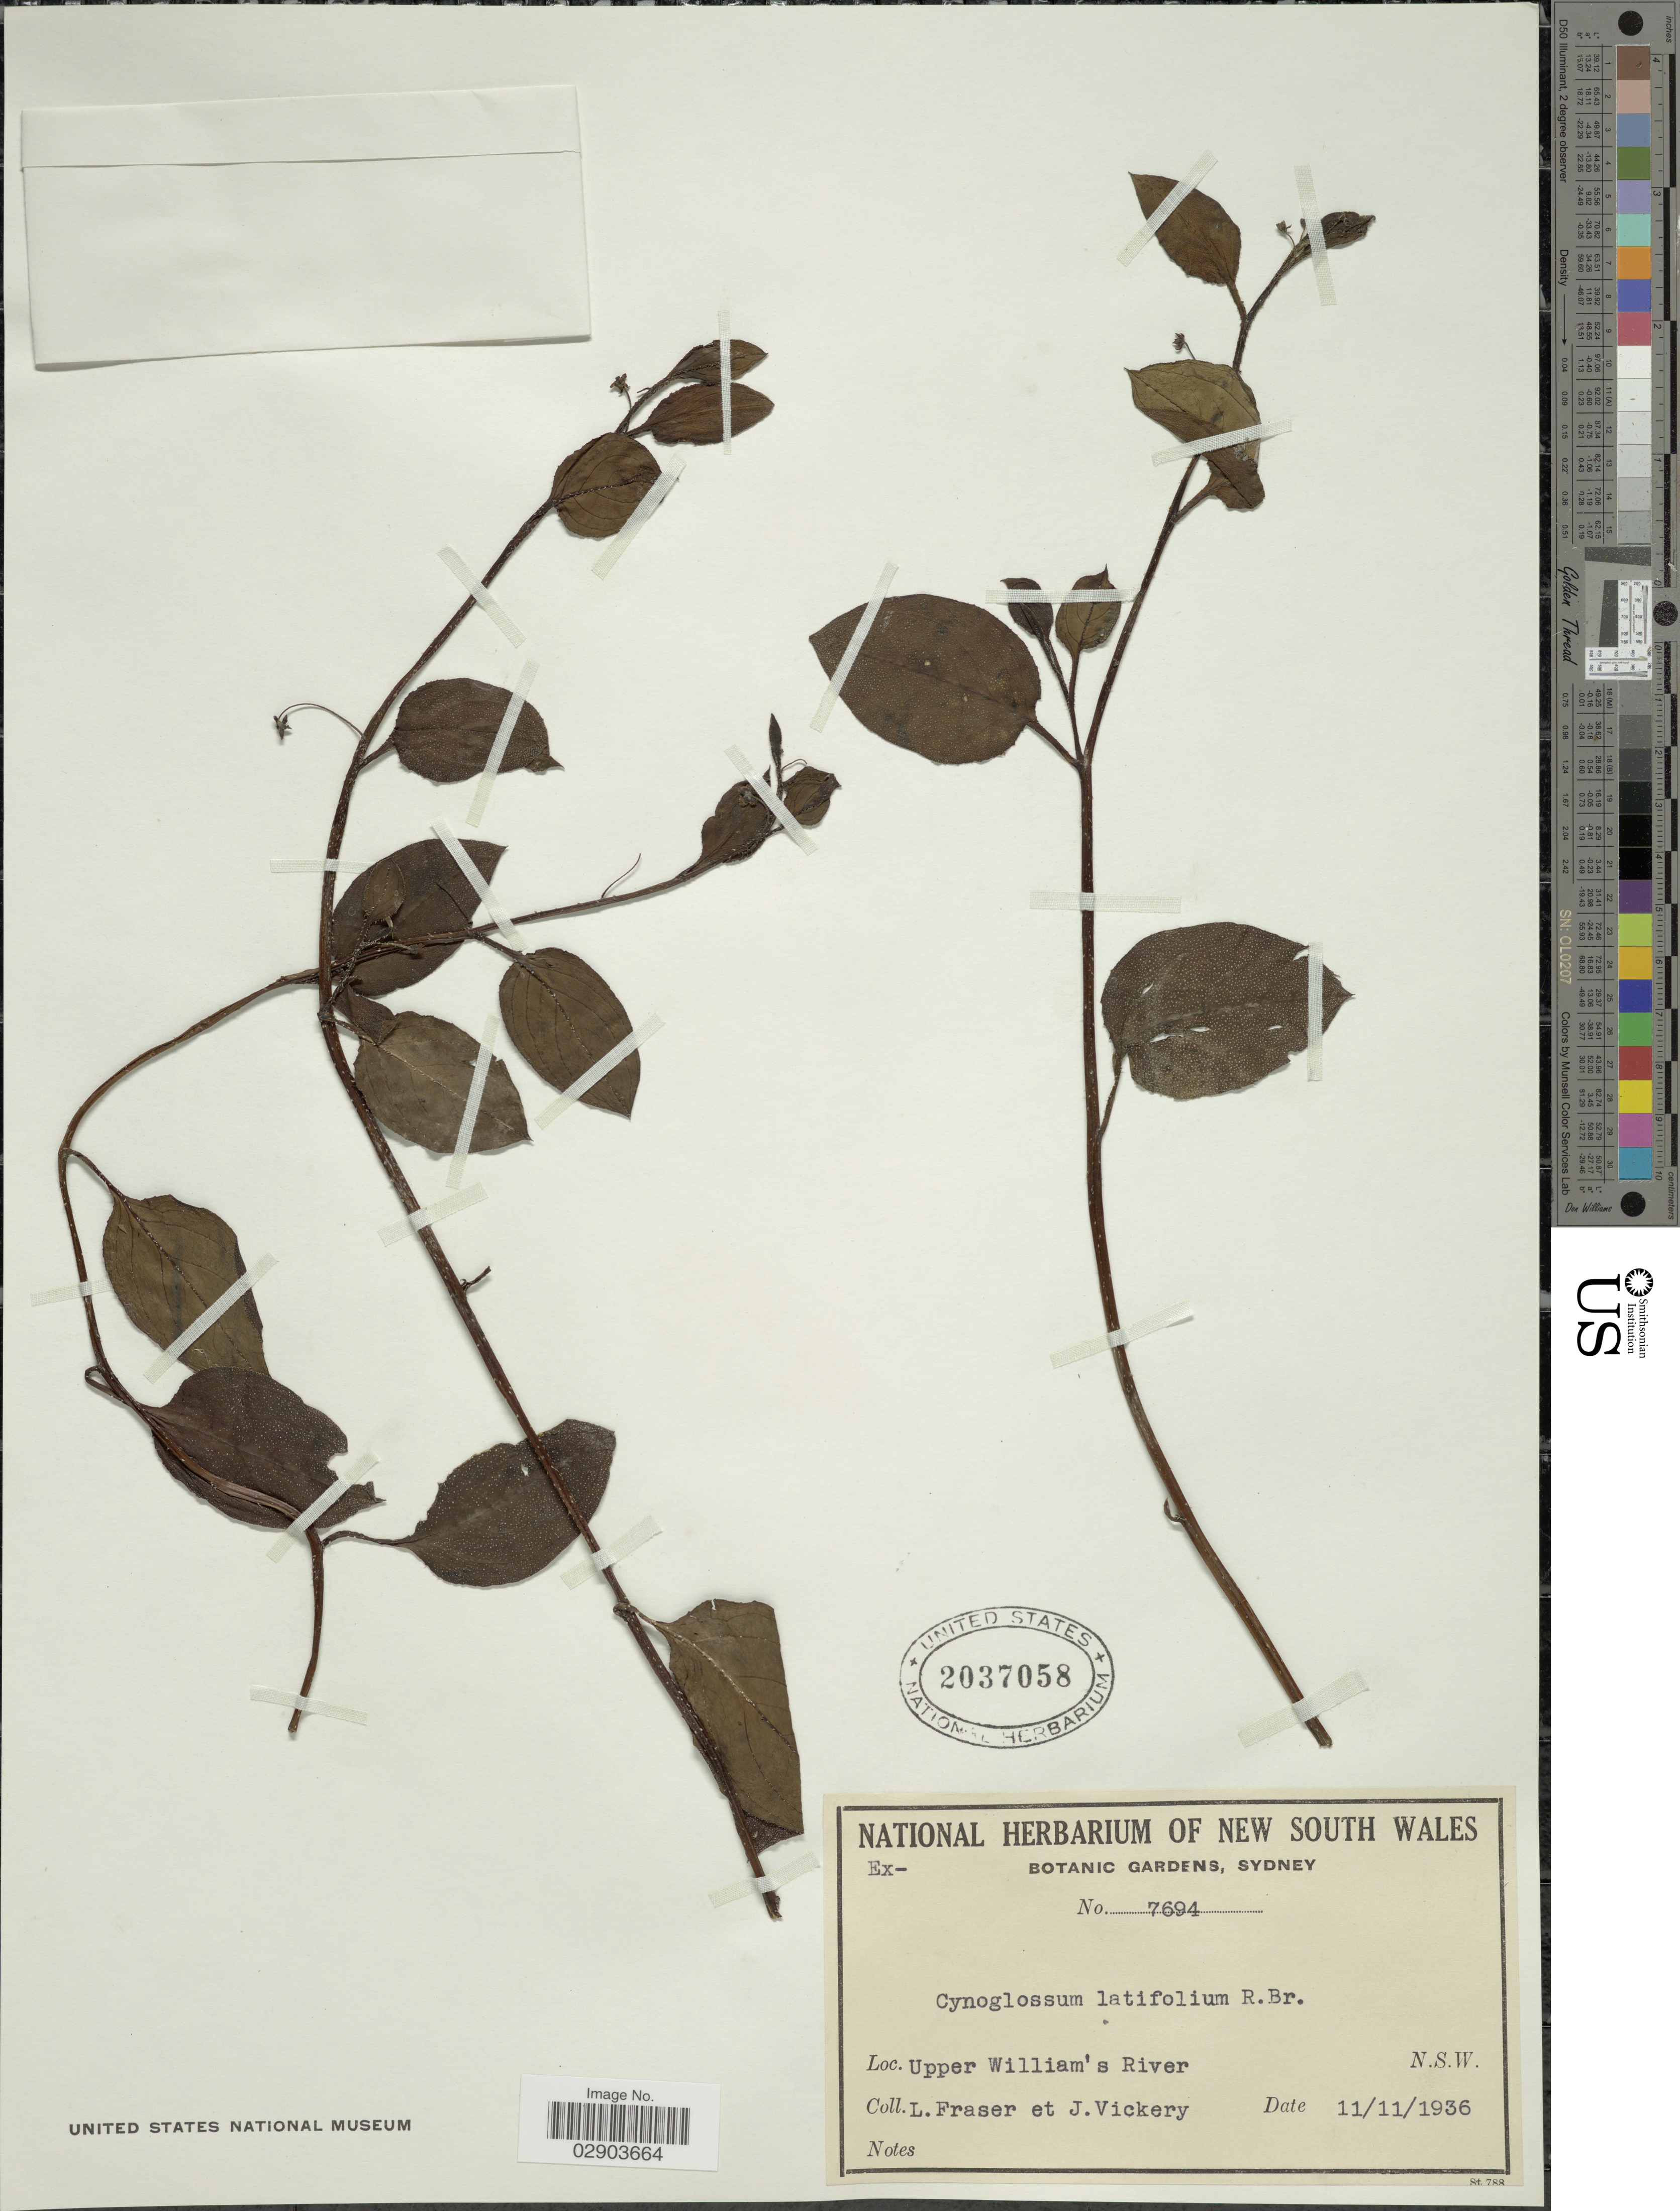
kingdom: Plantae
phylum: Tracheophyta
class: Magnoliopsida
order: Boraginales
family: Boraginaceae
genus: Cynoglossum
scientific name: Cynoglossum latifolium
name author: R. Br.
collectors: L. Fraser & J. Vickery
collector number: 7694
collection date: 1936-11-11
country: Australia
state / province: New South Wales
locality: Upper William's River, N. S. W.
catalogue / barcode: US 2037058